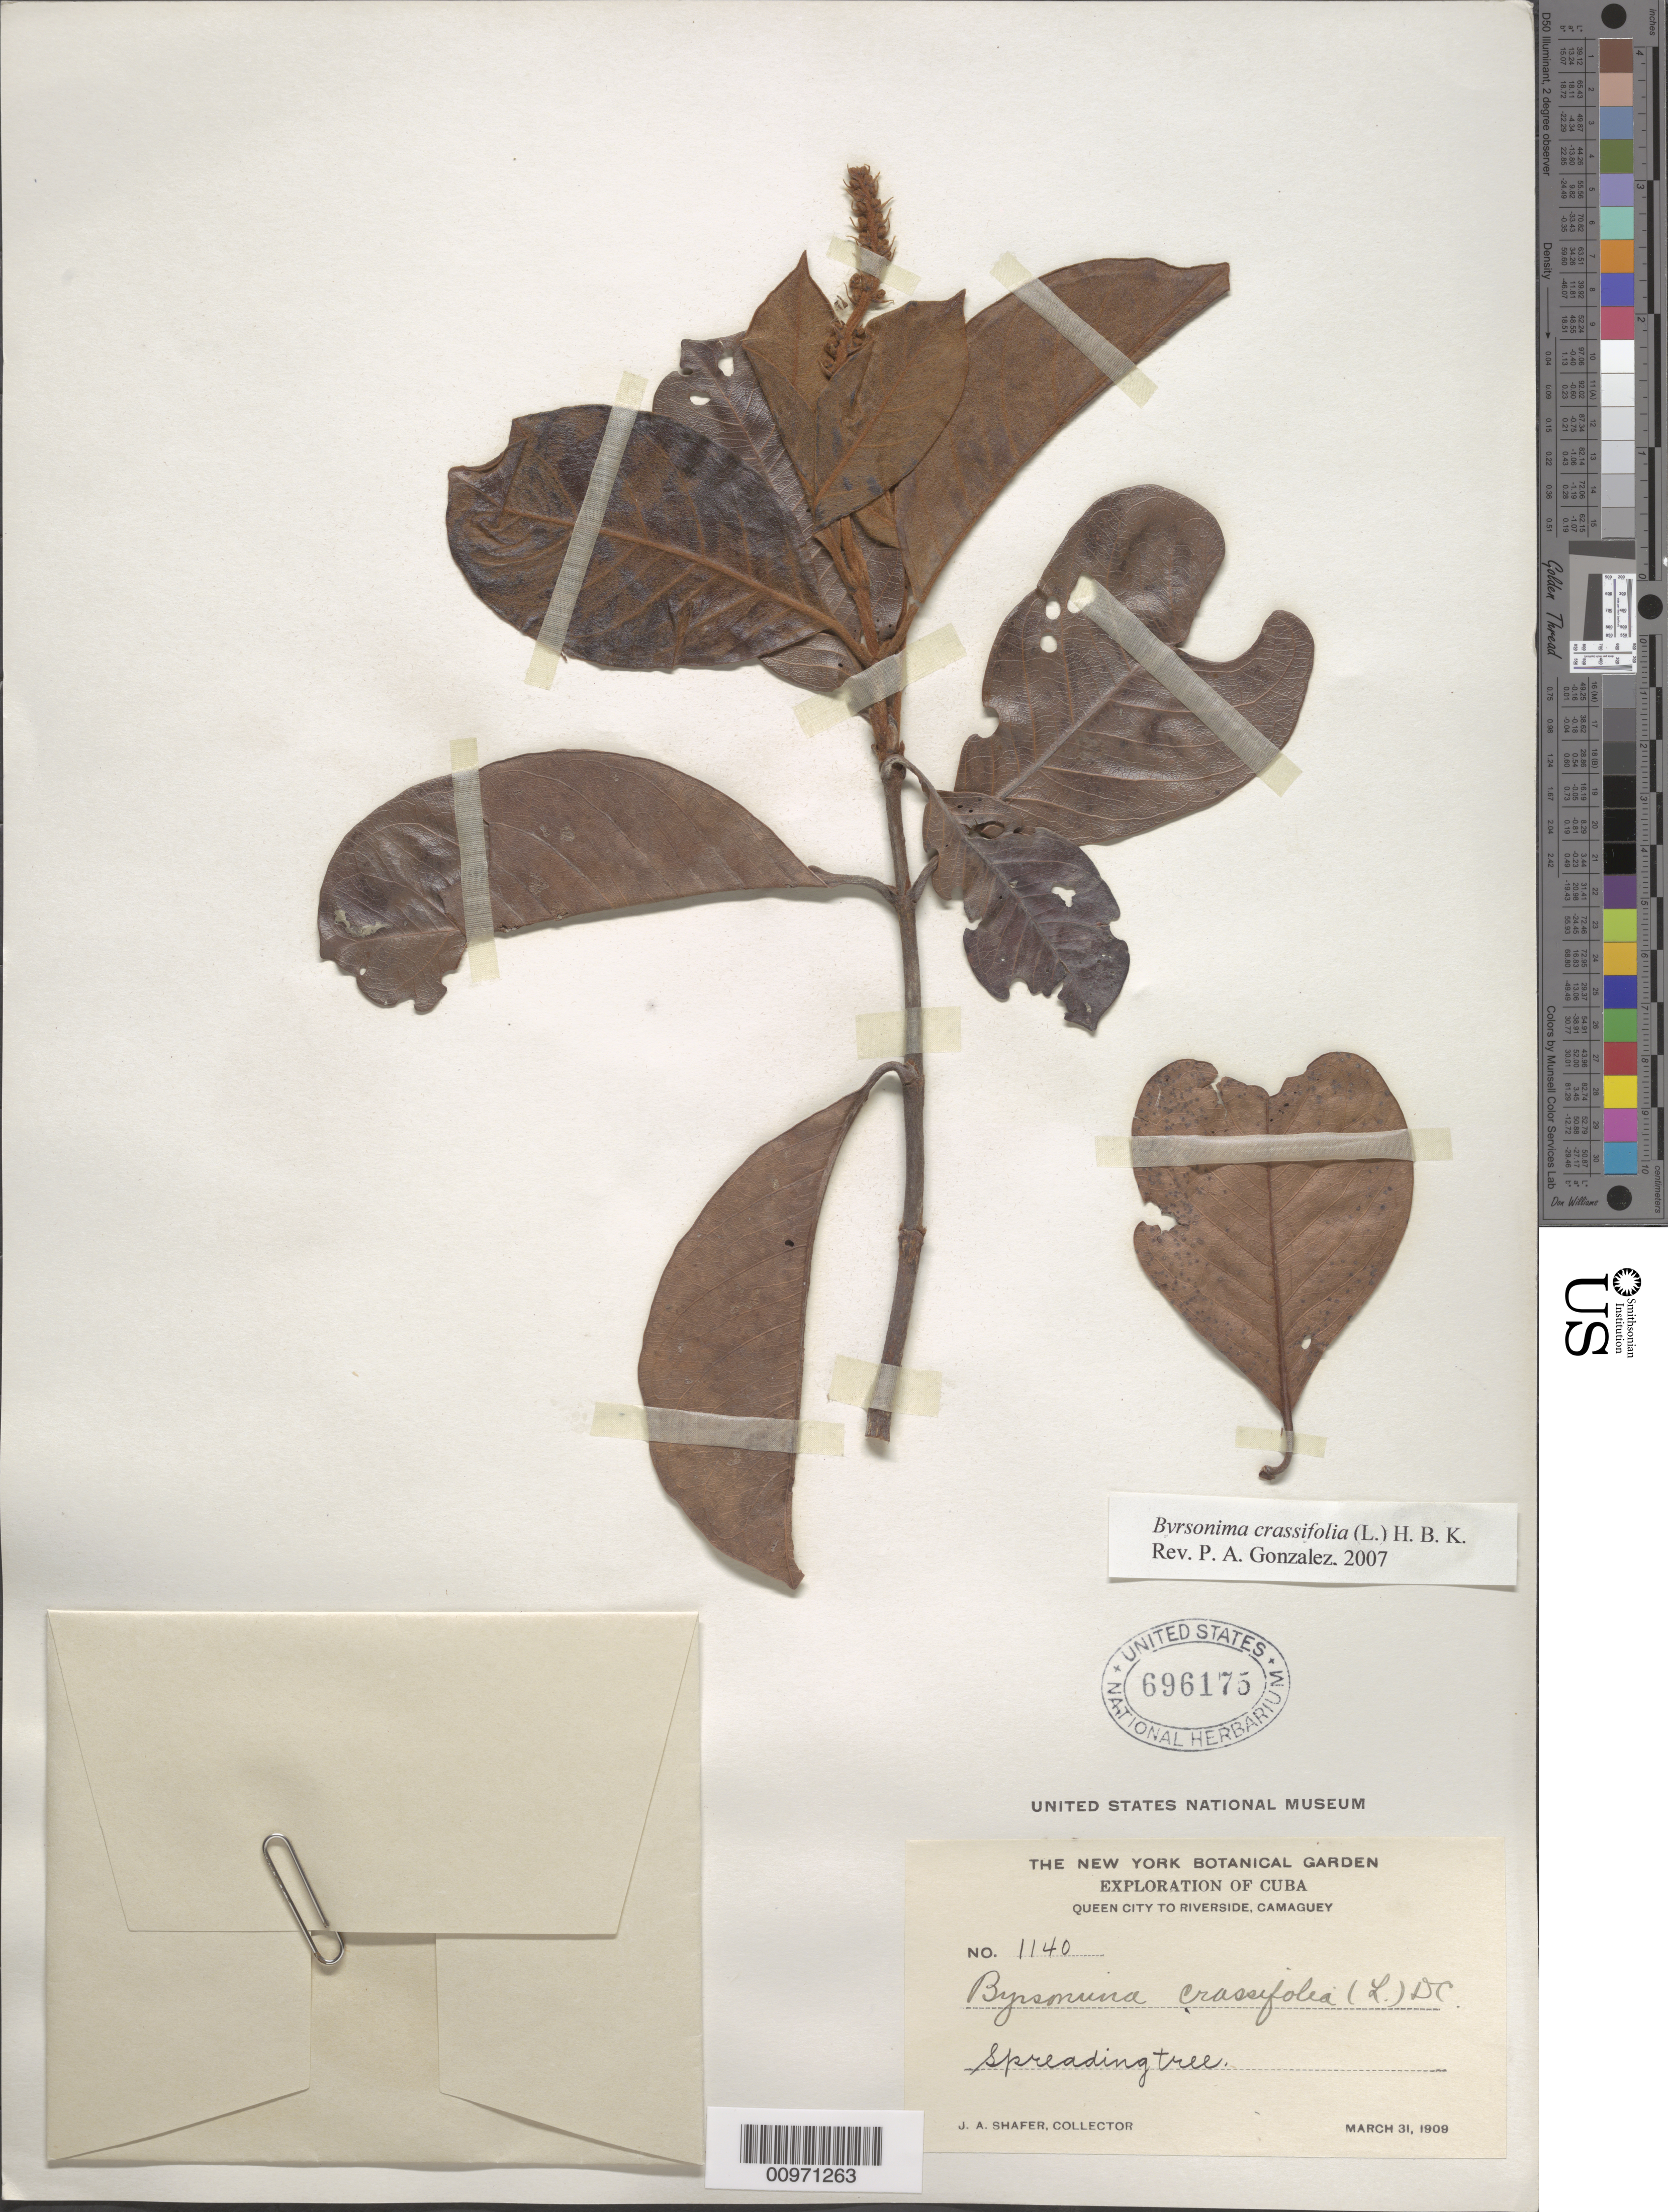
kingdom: Plantae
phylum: Tracheophyta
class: Magnoliopsida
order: Malpighiales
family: Malpighiaceae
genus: Byrsonima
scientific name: Byrsonima crassifolia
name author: (L.) Kunth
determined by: González, P. A.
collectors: J. A. Shafer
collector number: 1140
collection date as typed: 31 Mar 1909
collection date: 1909-03-31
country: Cuba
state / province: Camagüey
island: Cuba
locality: Queen City to Riverside, Camaguey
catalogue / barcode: US 696175